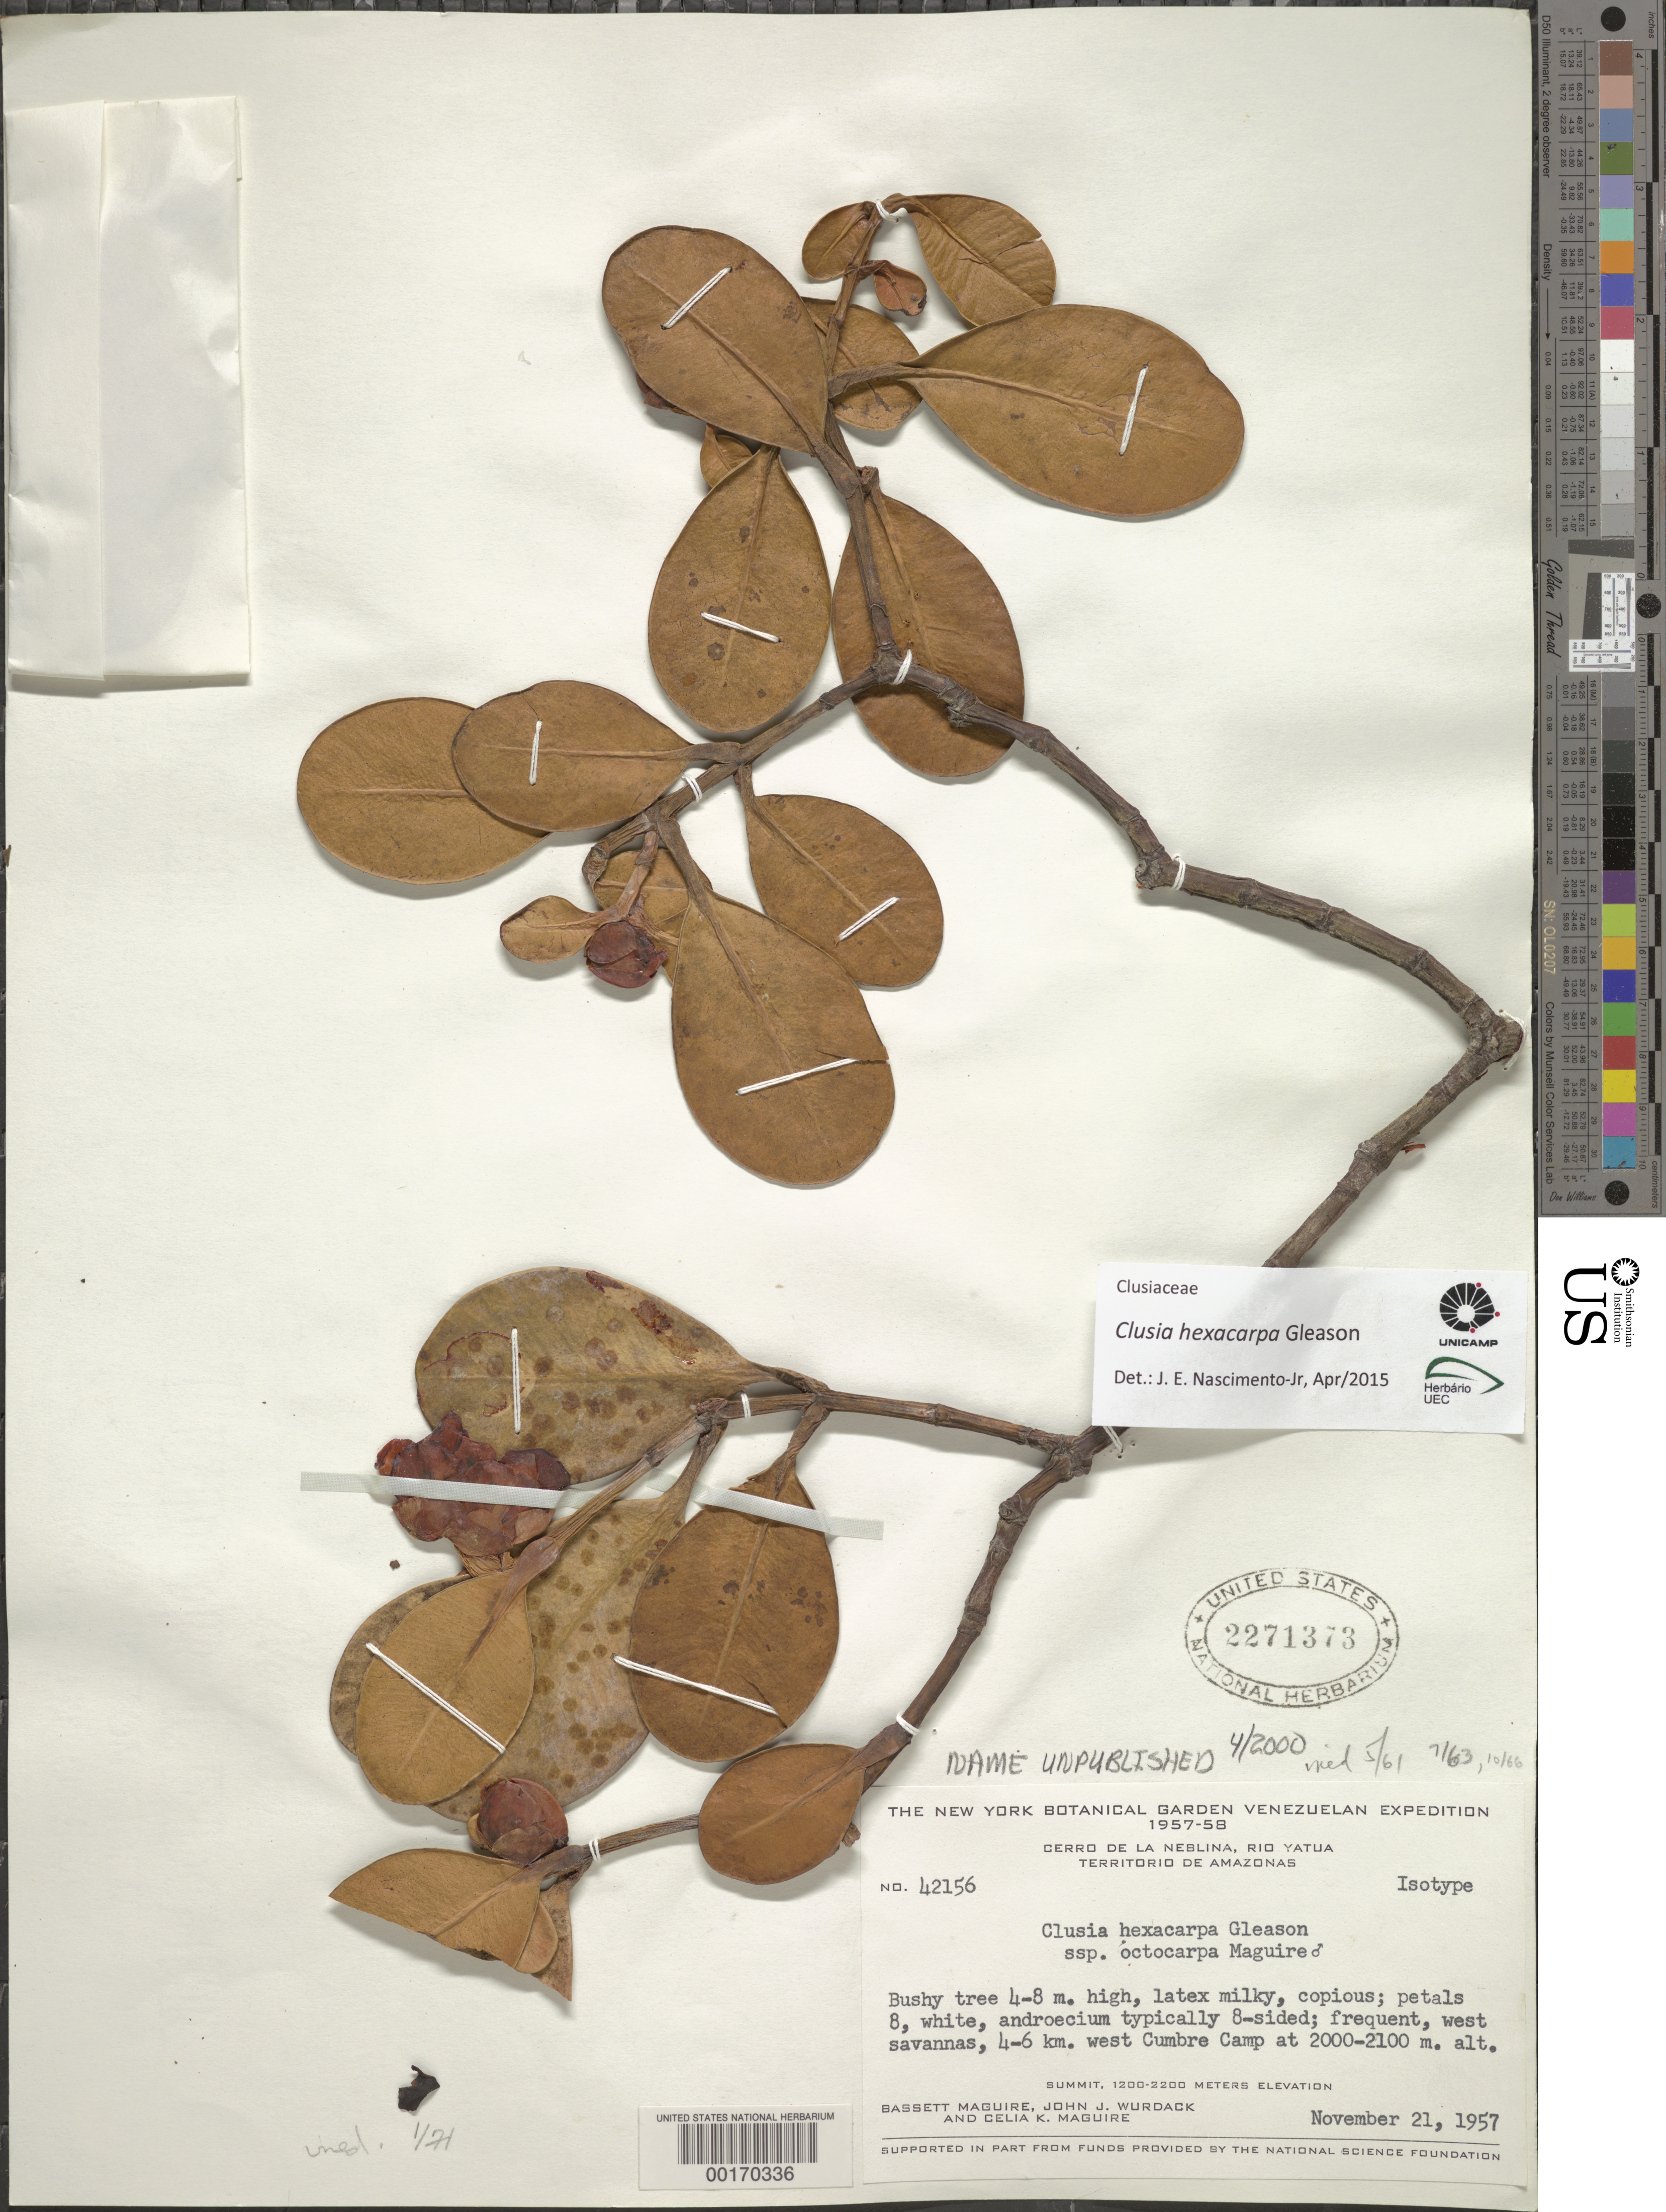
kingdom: Plantae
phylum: Tracheophyta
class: Magnoliopsida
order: Malpighiales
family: Clusiaceae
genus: Clusia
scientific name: Clusia hexacarpa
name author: Gleason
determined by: Nascimento, Jose E., Jr.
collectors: B. Maguire, J. J. Wurdack & C. K. Maguire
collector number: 42156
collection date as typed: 21 Nov 1957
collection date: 1957-11-21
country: Venezuela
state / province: Amazonas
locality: Cerro de la neblina, rio yatua, 4-6 km w cumbre camp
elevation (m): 2000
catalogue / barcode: US 2271373